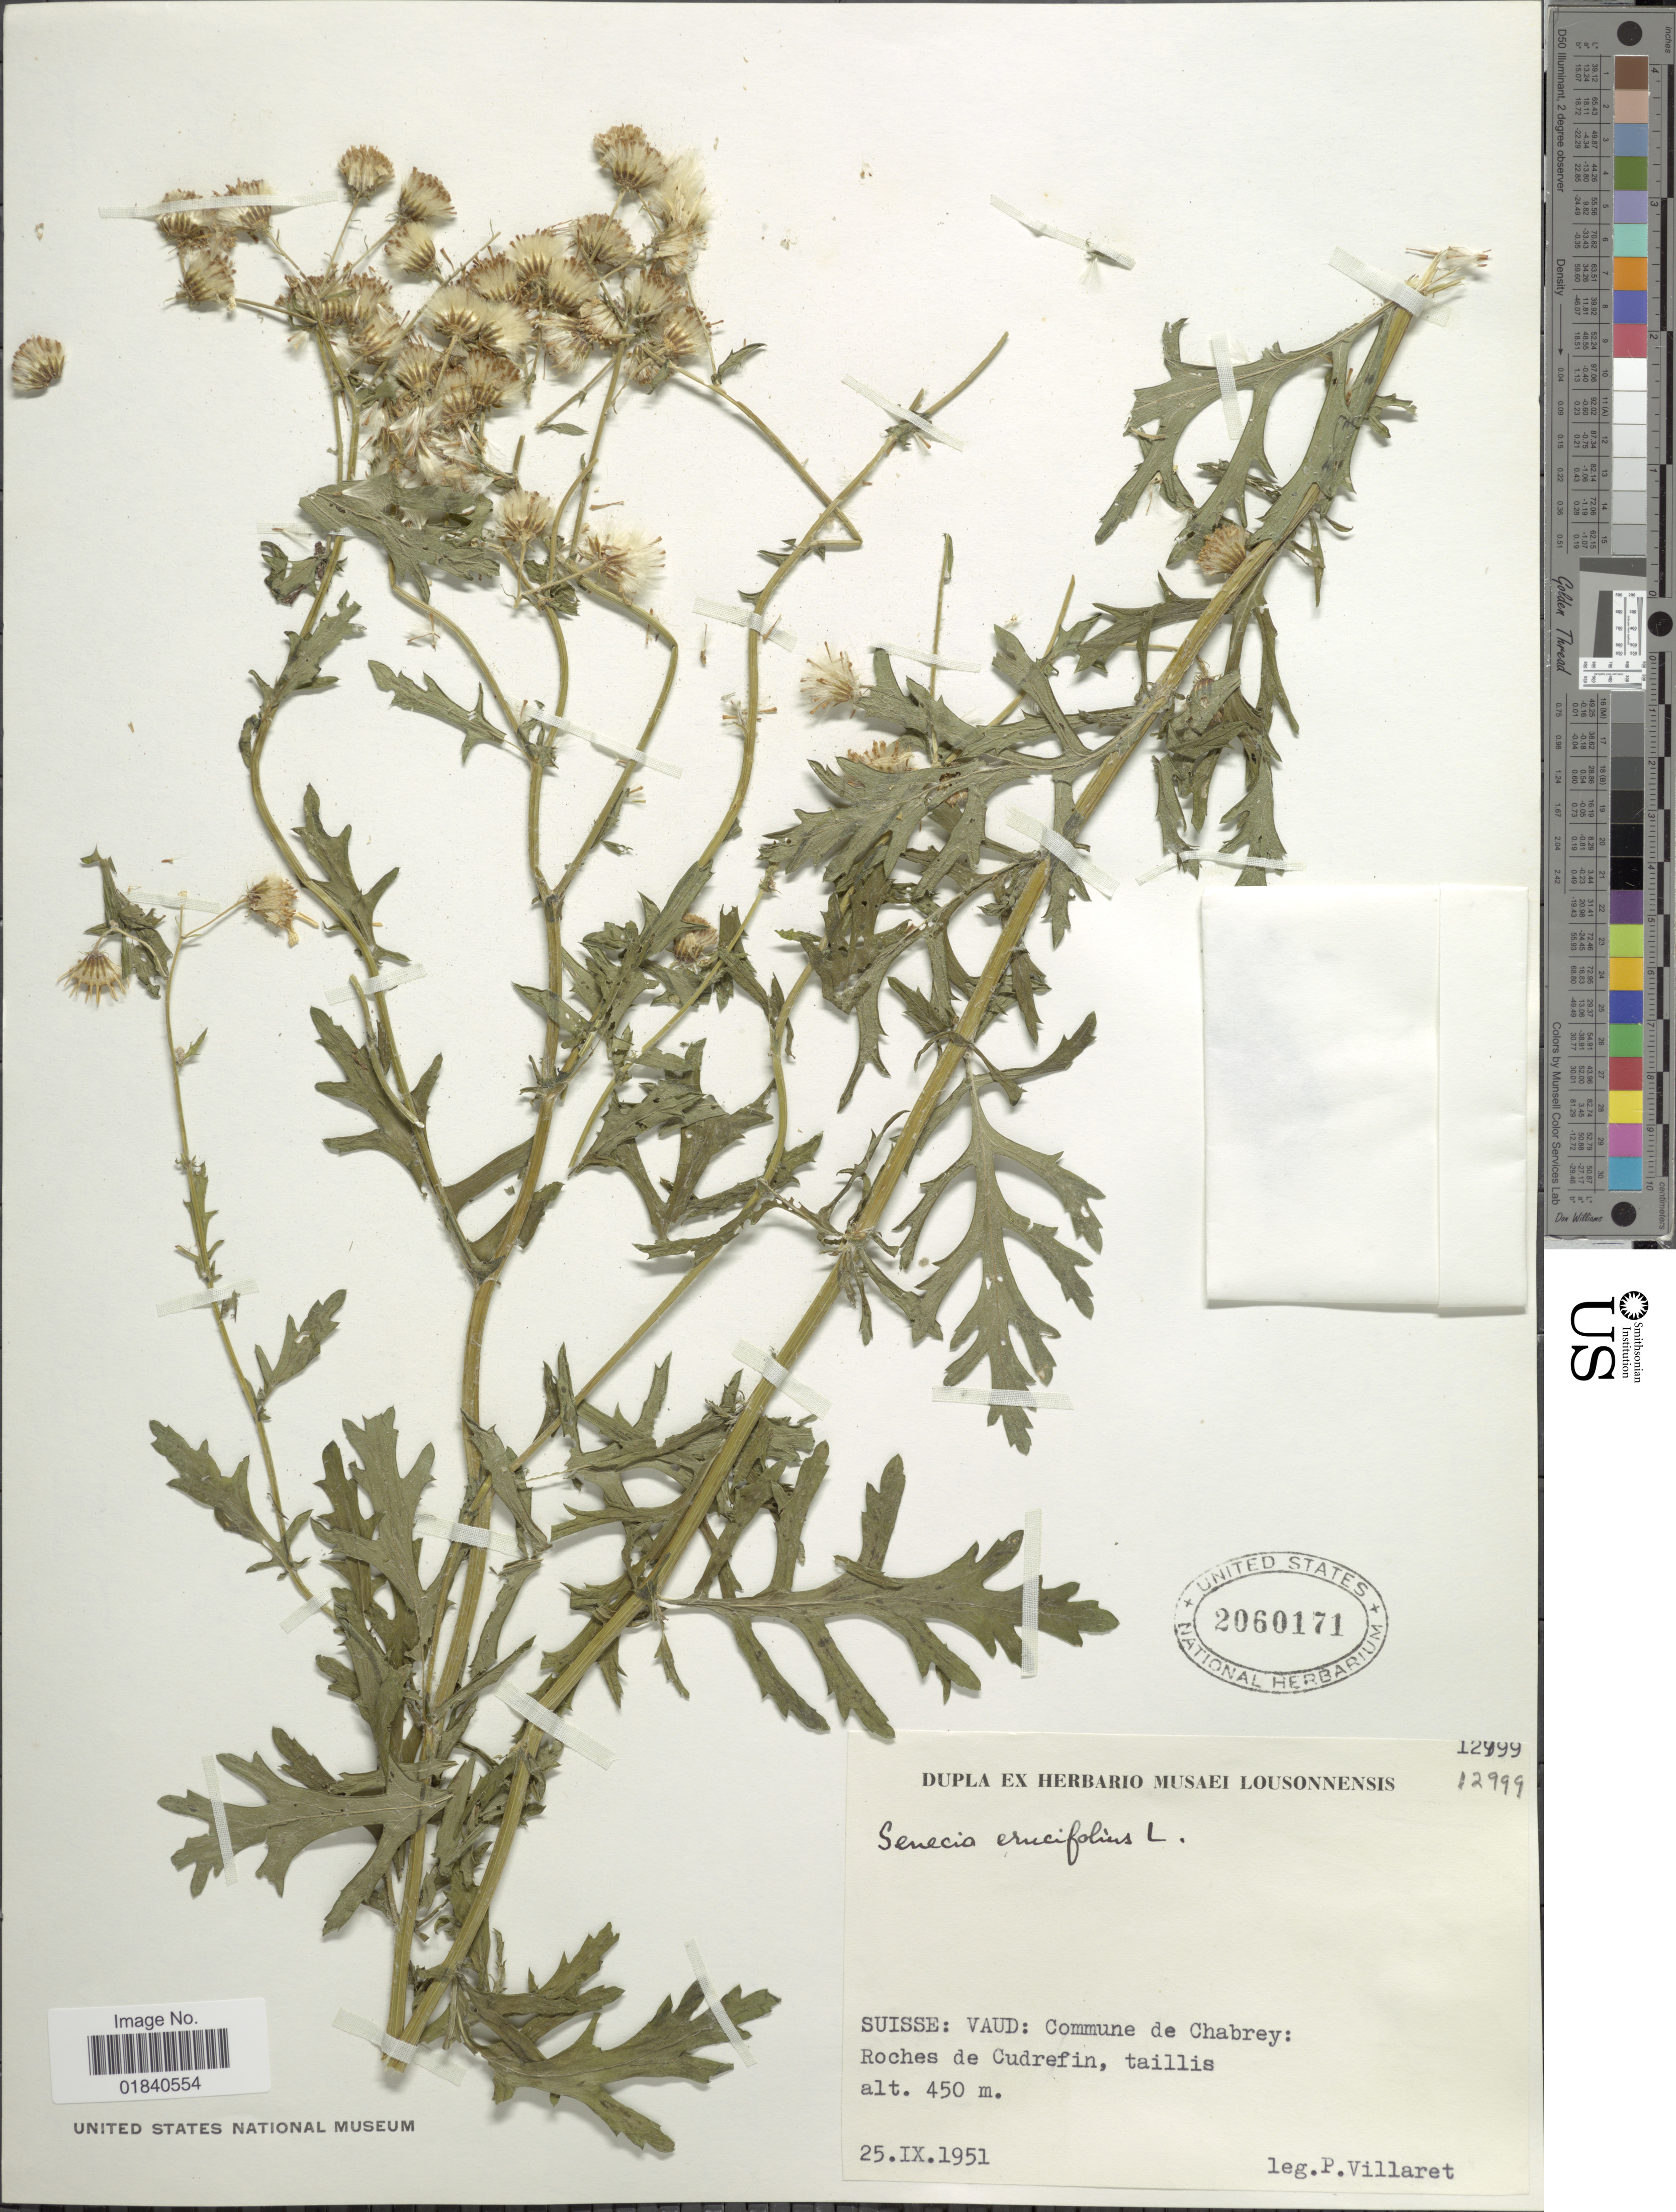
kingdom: Plantae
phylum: Tracheophyta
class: Magnoliopsida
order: Asterales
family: Asteraceae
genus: Jacobaea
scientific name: Jacobaea erucifolia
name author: (L.) G. Gaertn. et al.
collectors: P. Villaret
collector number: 12999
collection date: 1951-09-25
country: Switzerland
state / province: Vaud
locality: Suisse: Commune de Chabrey: Roches de Cudrefin, taillis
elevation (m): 450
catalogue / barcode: US 2060171